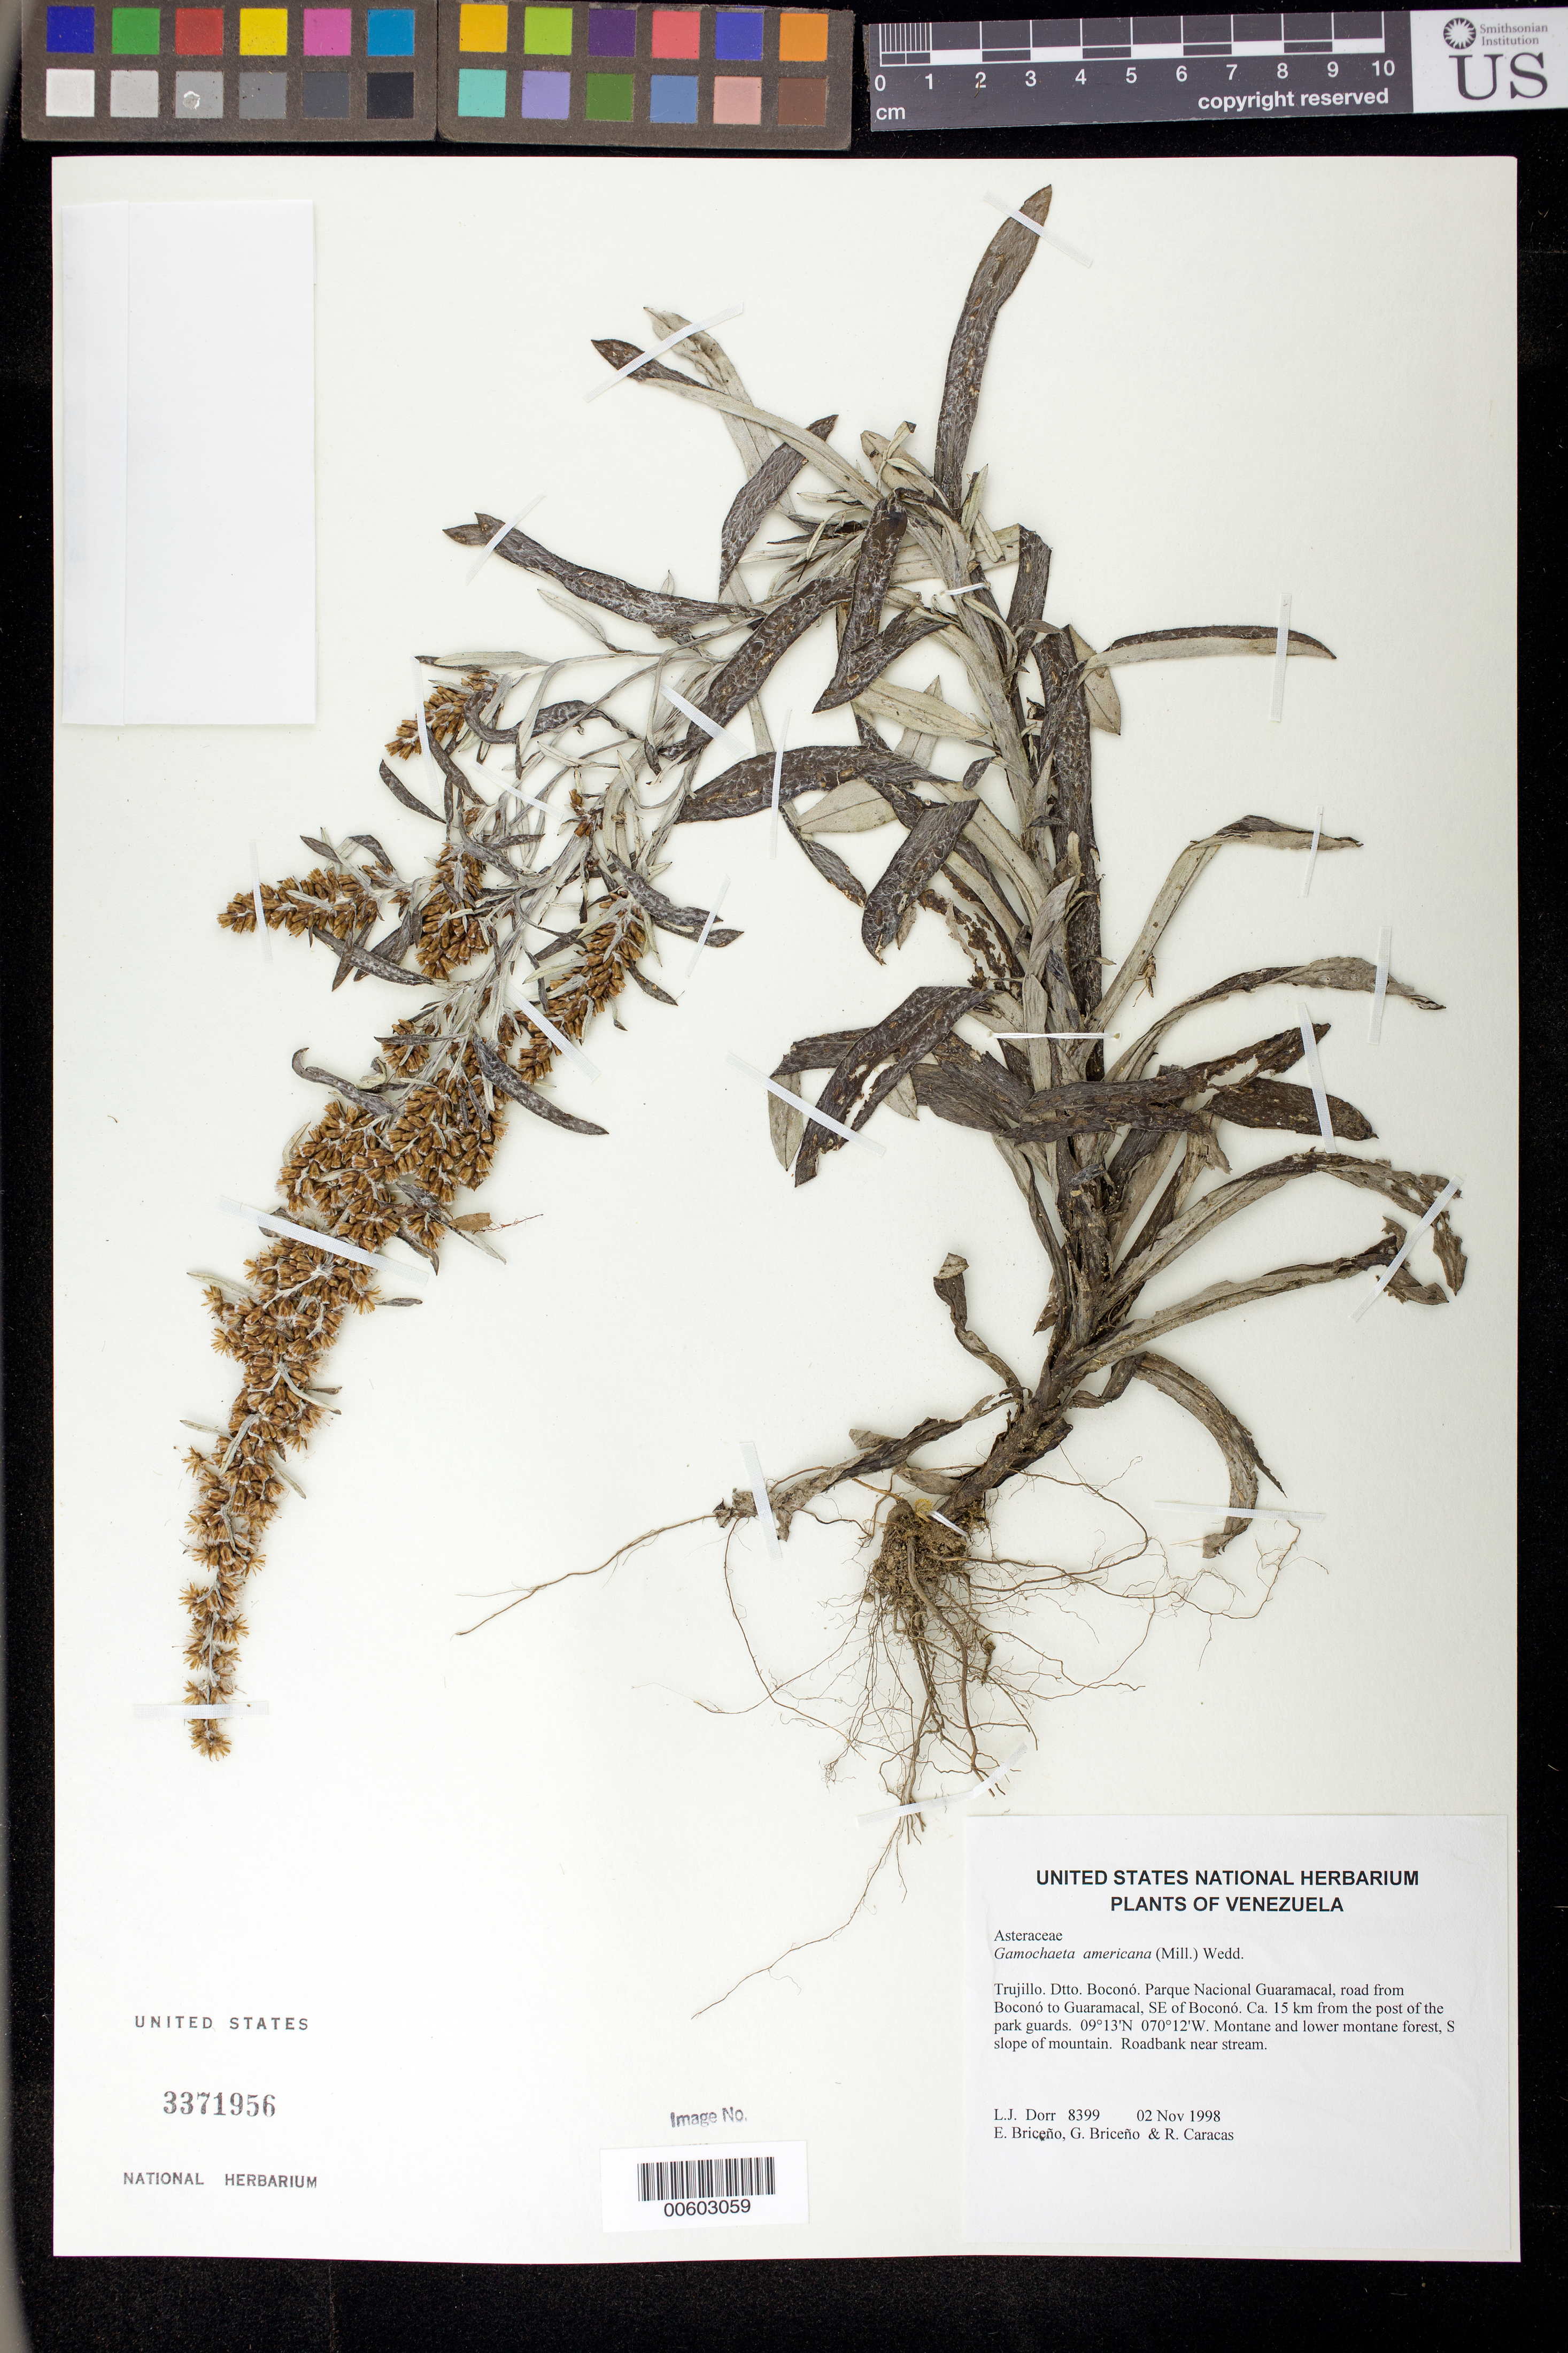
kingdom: Plantae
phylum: Tracheophyta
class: Magnoliopsida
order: Asterales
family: Asteraceae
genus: Gamochaeta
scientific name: Gamochaeta americana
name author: (Mill.) Wedd.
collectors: L. J. Dorr, E. Briceño, G. Briceño & R. Caracas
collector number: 8399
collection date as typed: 02 Nov 1998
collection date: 1998-11-02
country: Venezuela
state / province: Trujillo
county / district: Boconó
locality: Parque Nacional Guaramacal, road from Boconó to Guaramacal, SE of Boconó, ca. 15 km from the post of the park guards.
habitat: Montane and lower montane forest, S slope of mountain. Roadbank near stream.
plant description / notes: PORT, TEX, US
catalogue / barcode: US 3371956